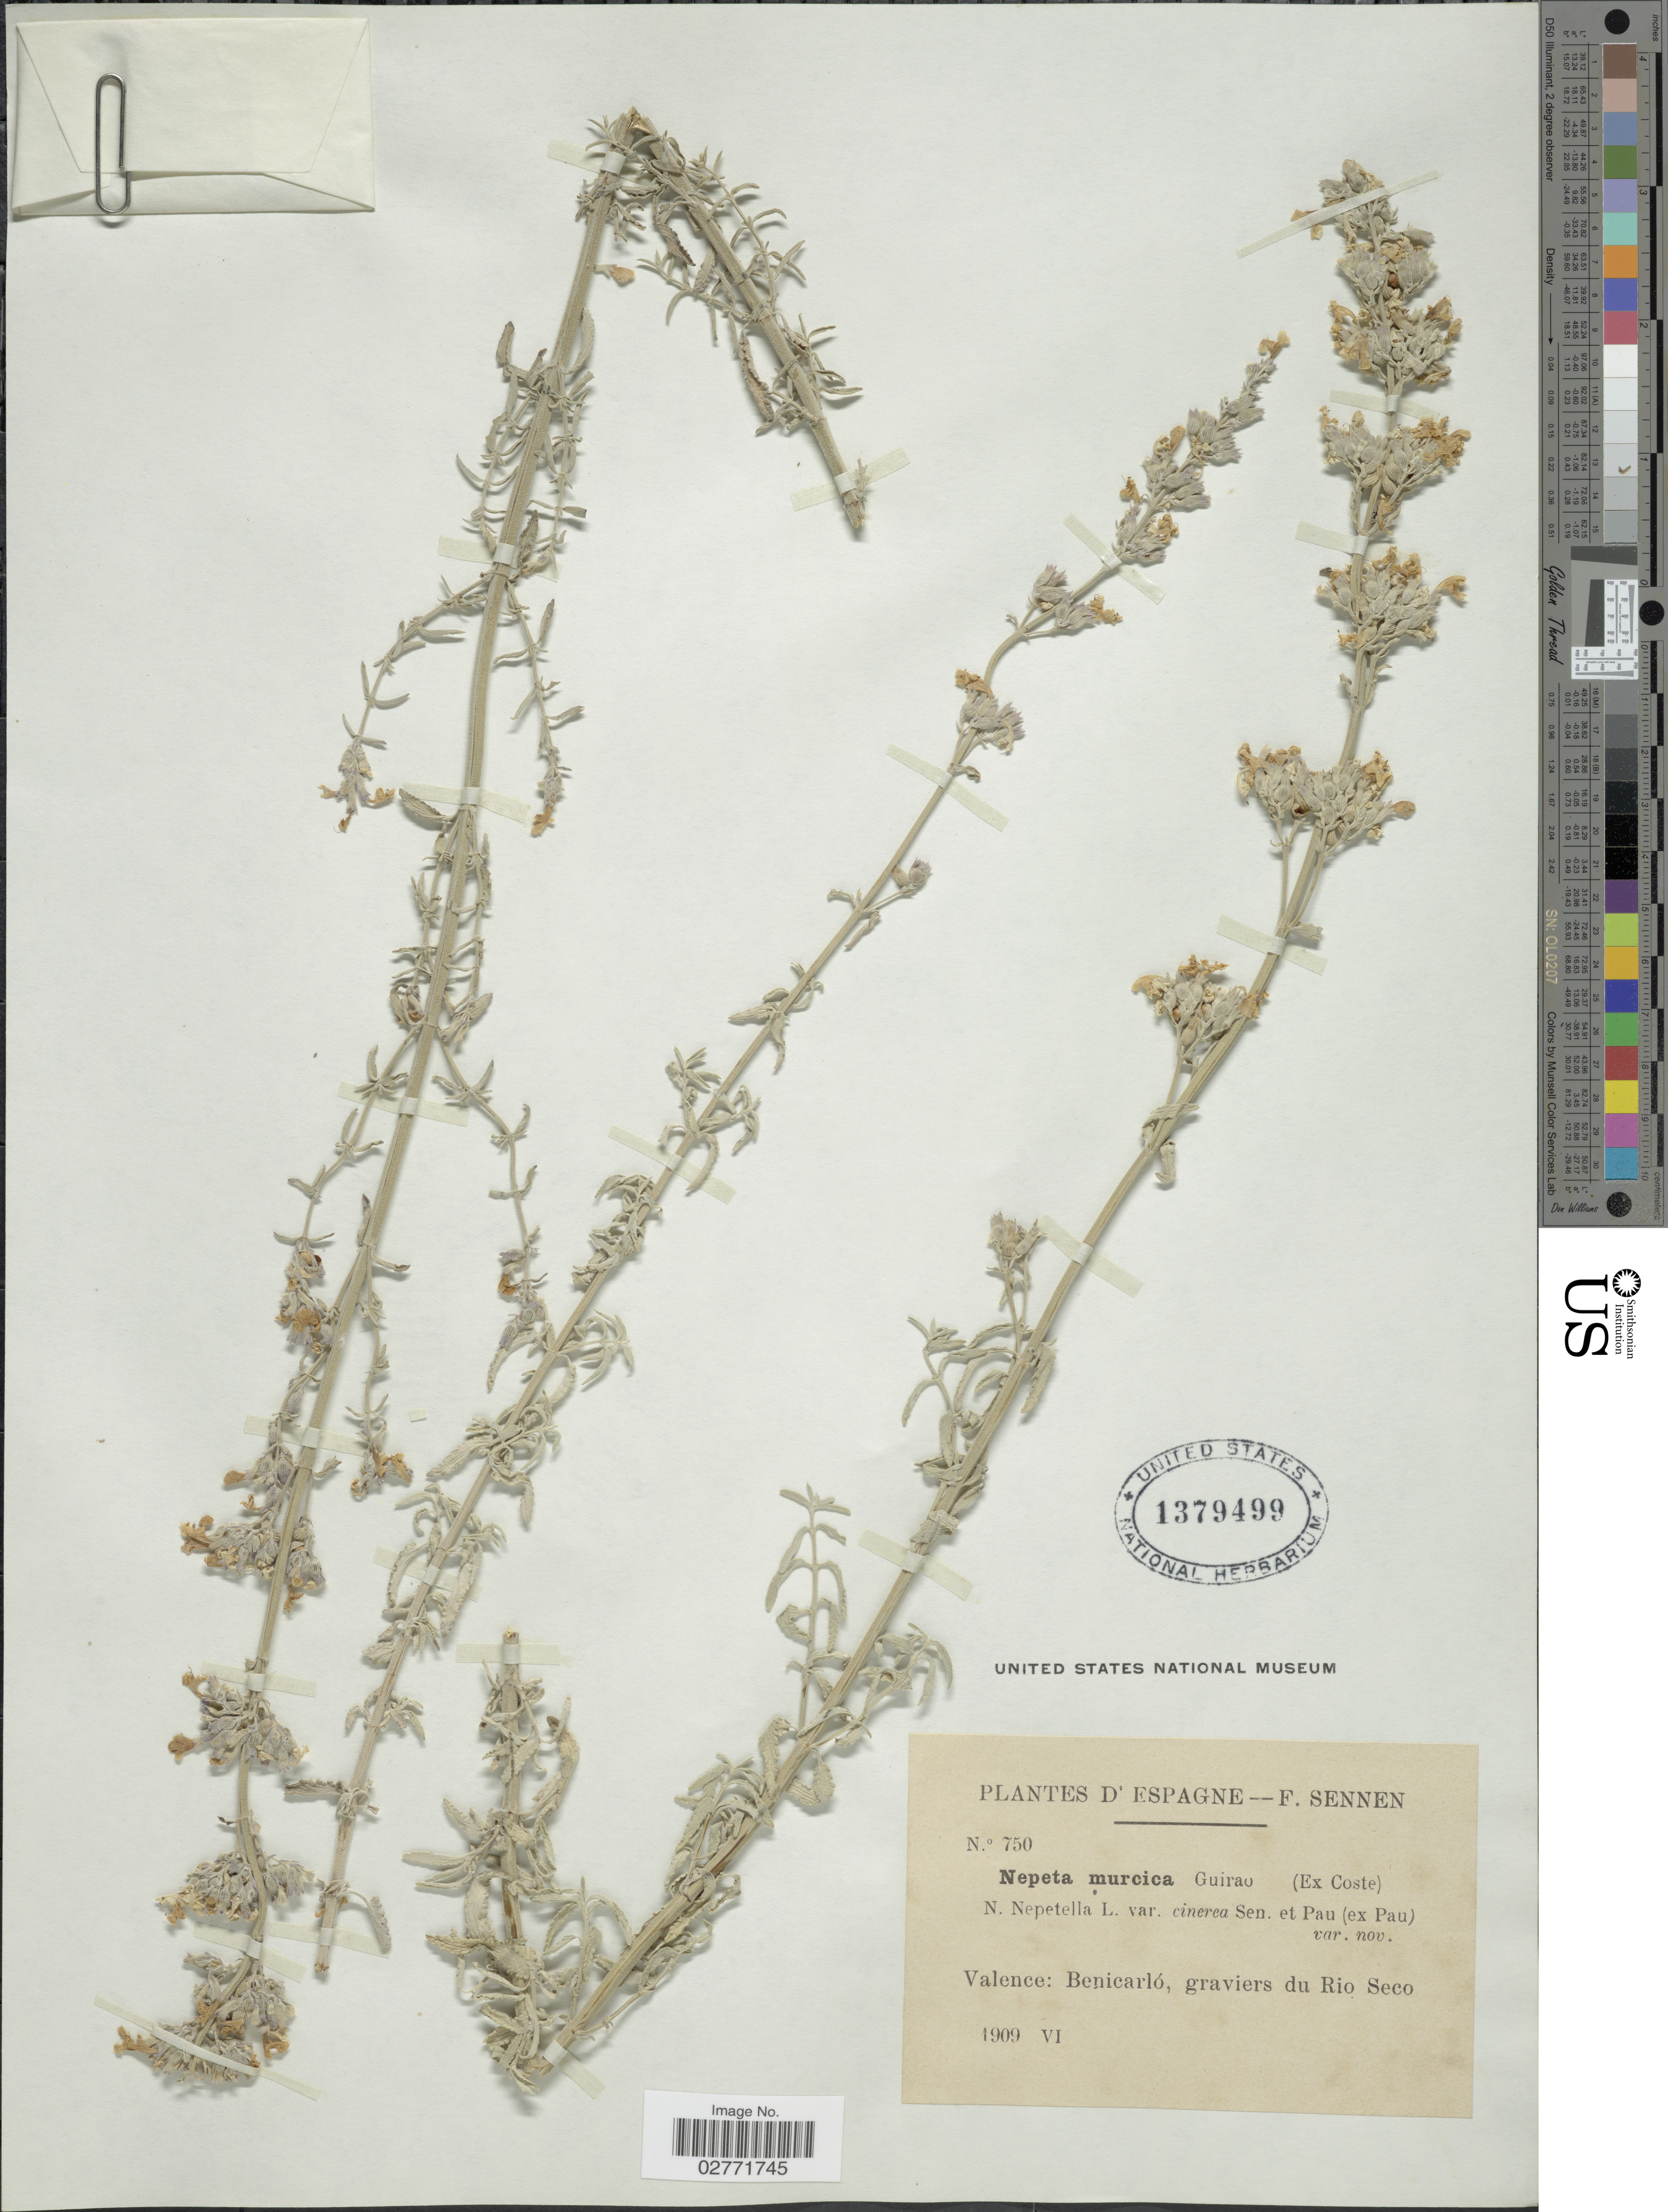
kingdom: Plantae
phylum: Tracheophyta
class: Magnoliopsida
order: Lamiales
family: Lamiaceae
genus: Nepeta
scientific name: Nepeta murcica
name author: Guirao ex Willk.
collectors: E. Sennen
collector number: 750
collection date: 1909-06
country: Spain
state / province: Valenciana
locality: Espagne. Valence: Benicarló, graviers du Rio Seco.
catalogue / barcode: US 1379499